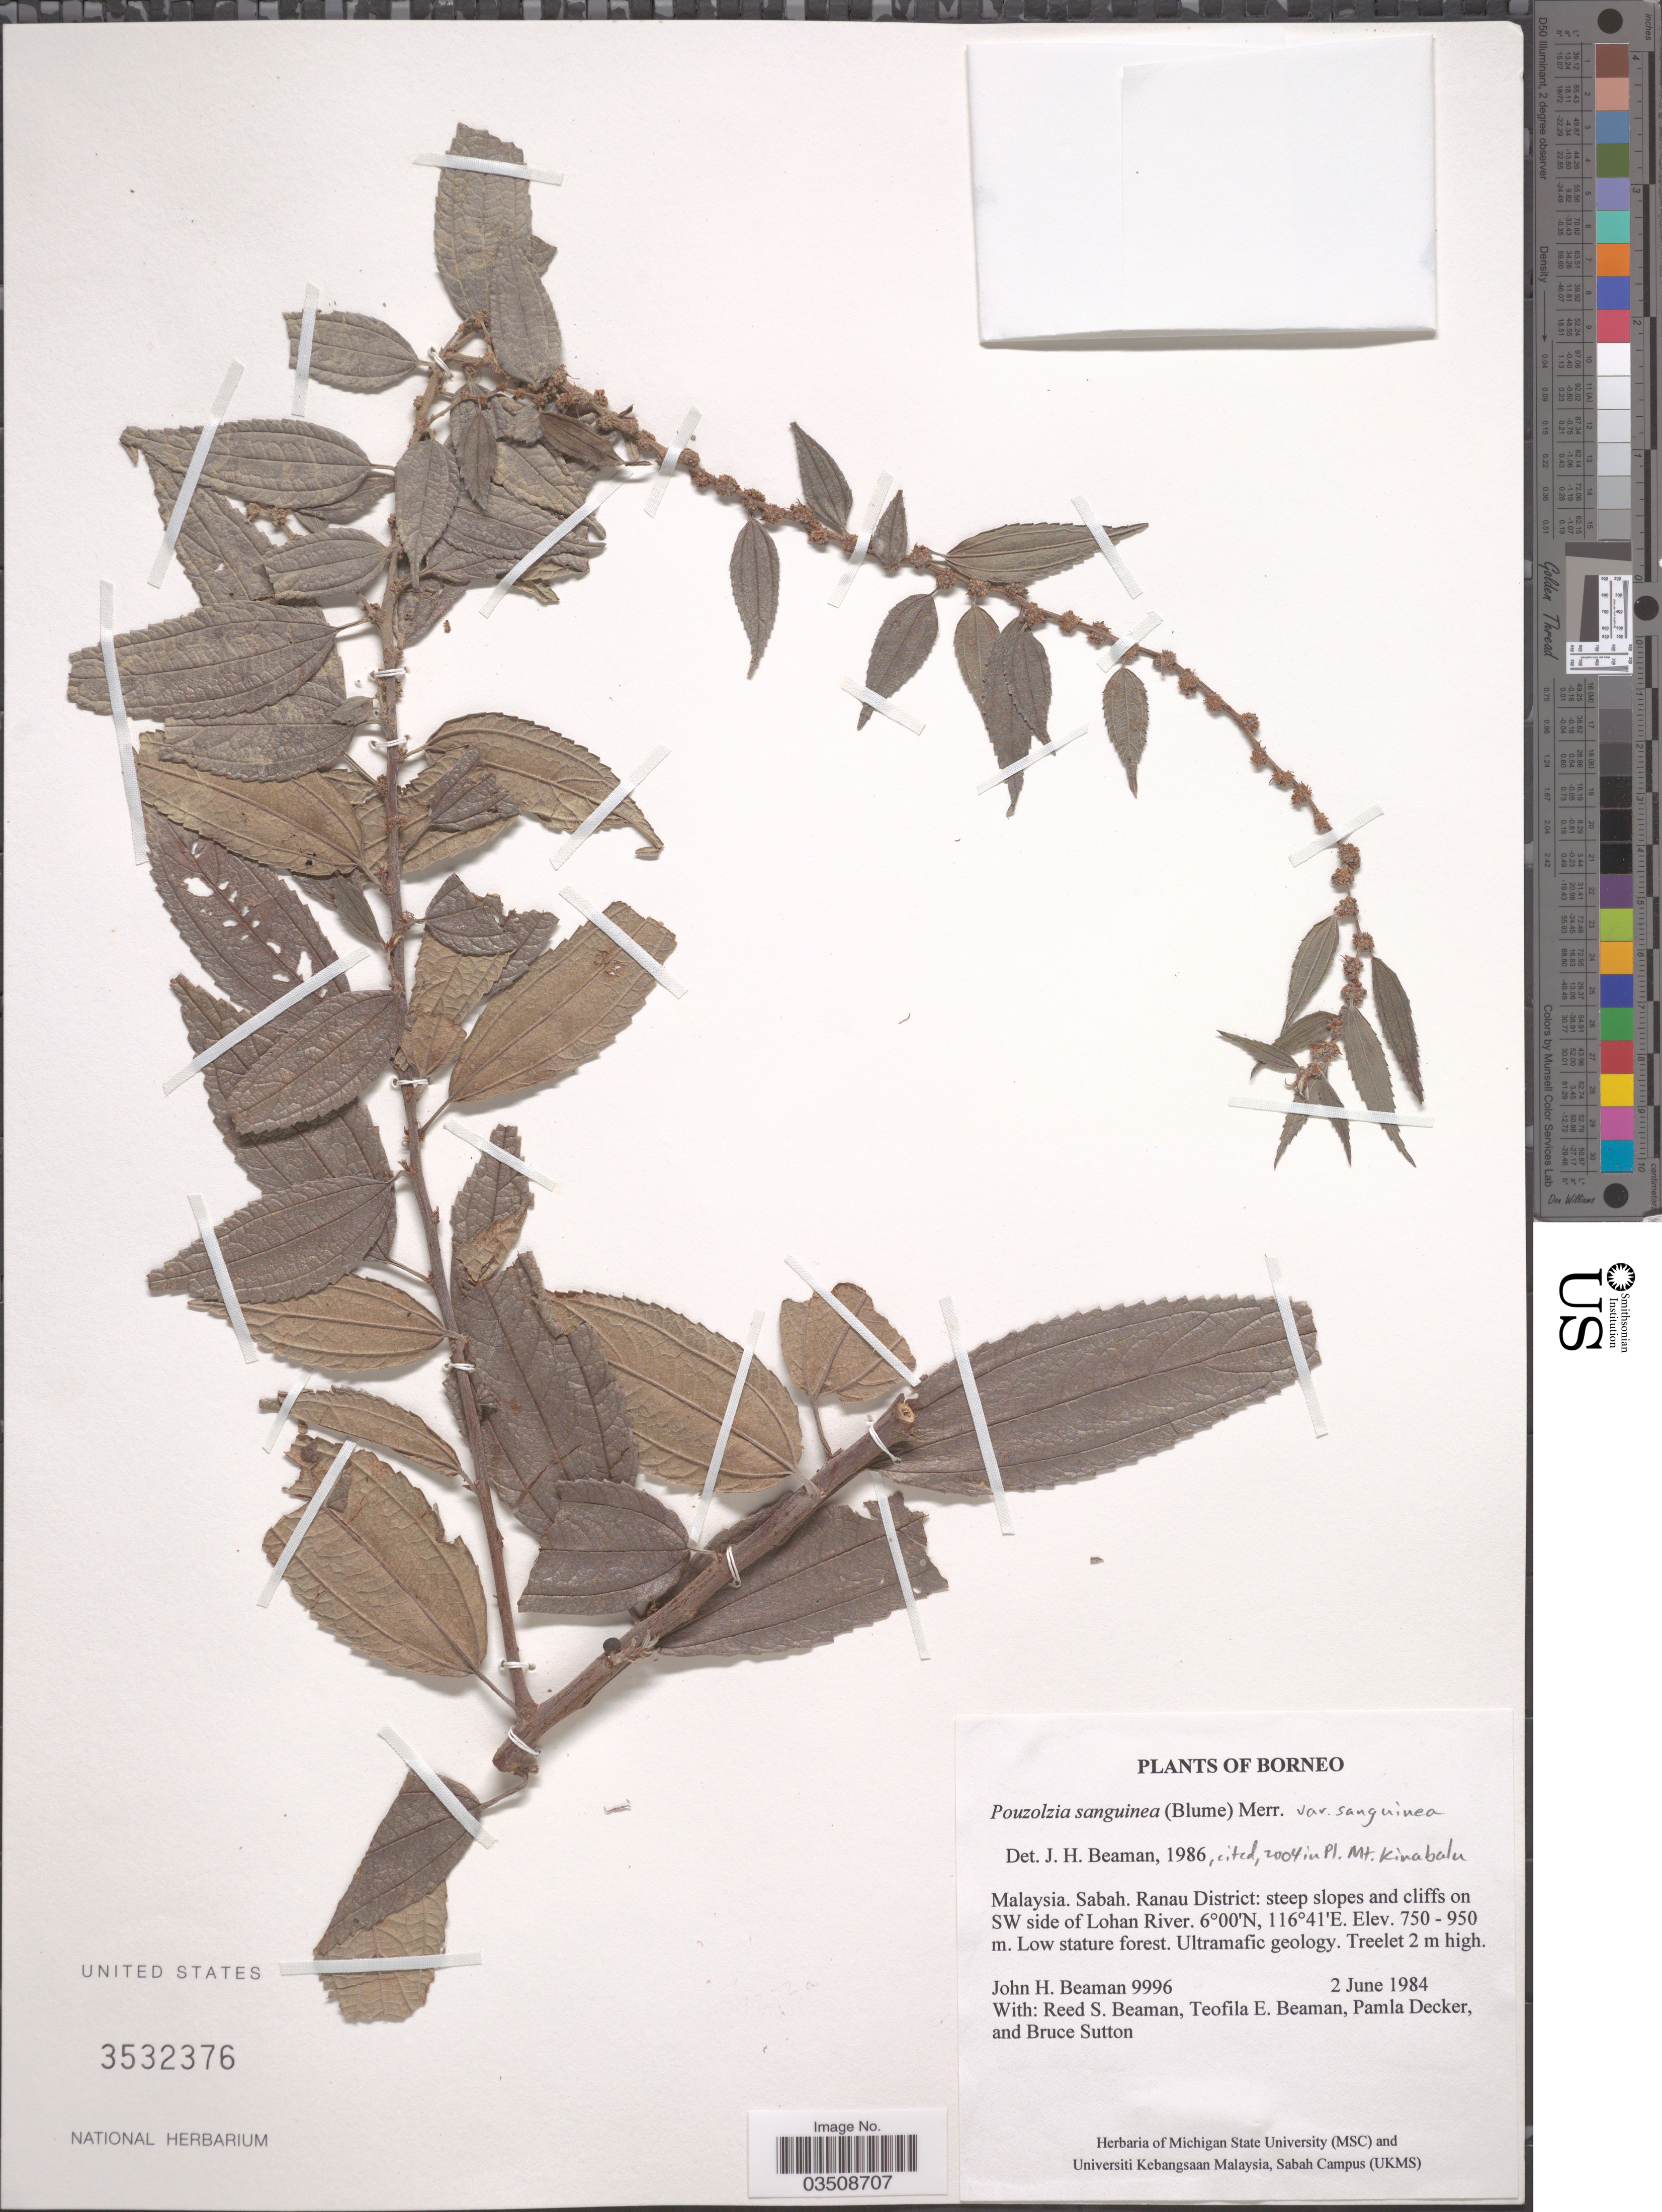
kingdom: Plantae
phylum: Tracheophyta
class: Magnoliopsida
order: Rosales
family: Urticaceae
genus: Pouzolzia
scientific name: Pouzolzia sanguinea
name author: (Blume) Merr.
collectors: J. H. Beaman, R. S. Beaman, T. E. Beaman, P. Decker & B. Sutton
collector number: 9996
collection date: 1984-06-02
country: Malaysia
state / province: Sabah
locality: Borneo. Ranau District: steep slopes and cliffs on SW side of Lohan River.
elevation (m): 750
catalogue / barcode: US 3532376